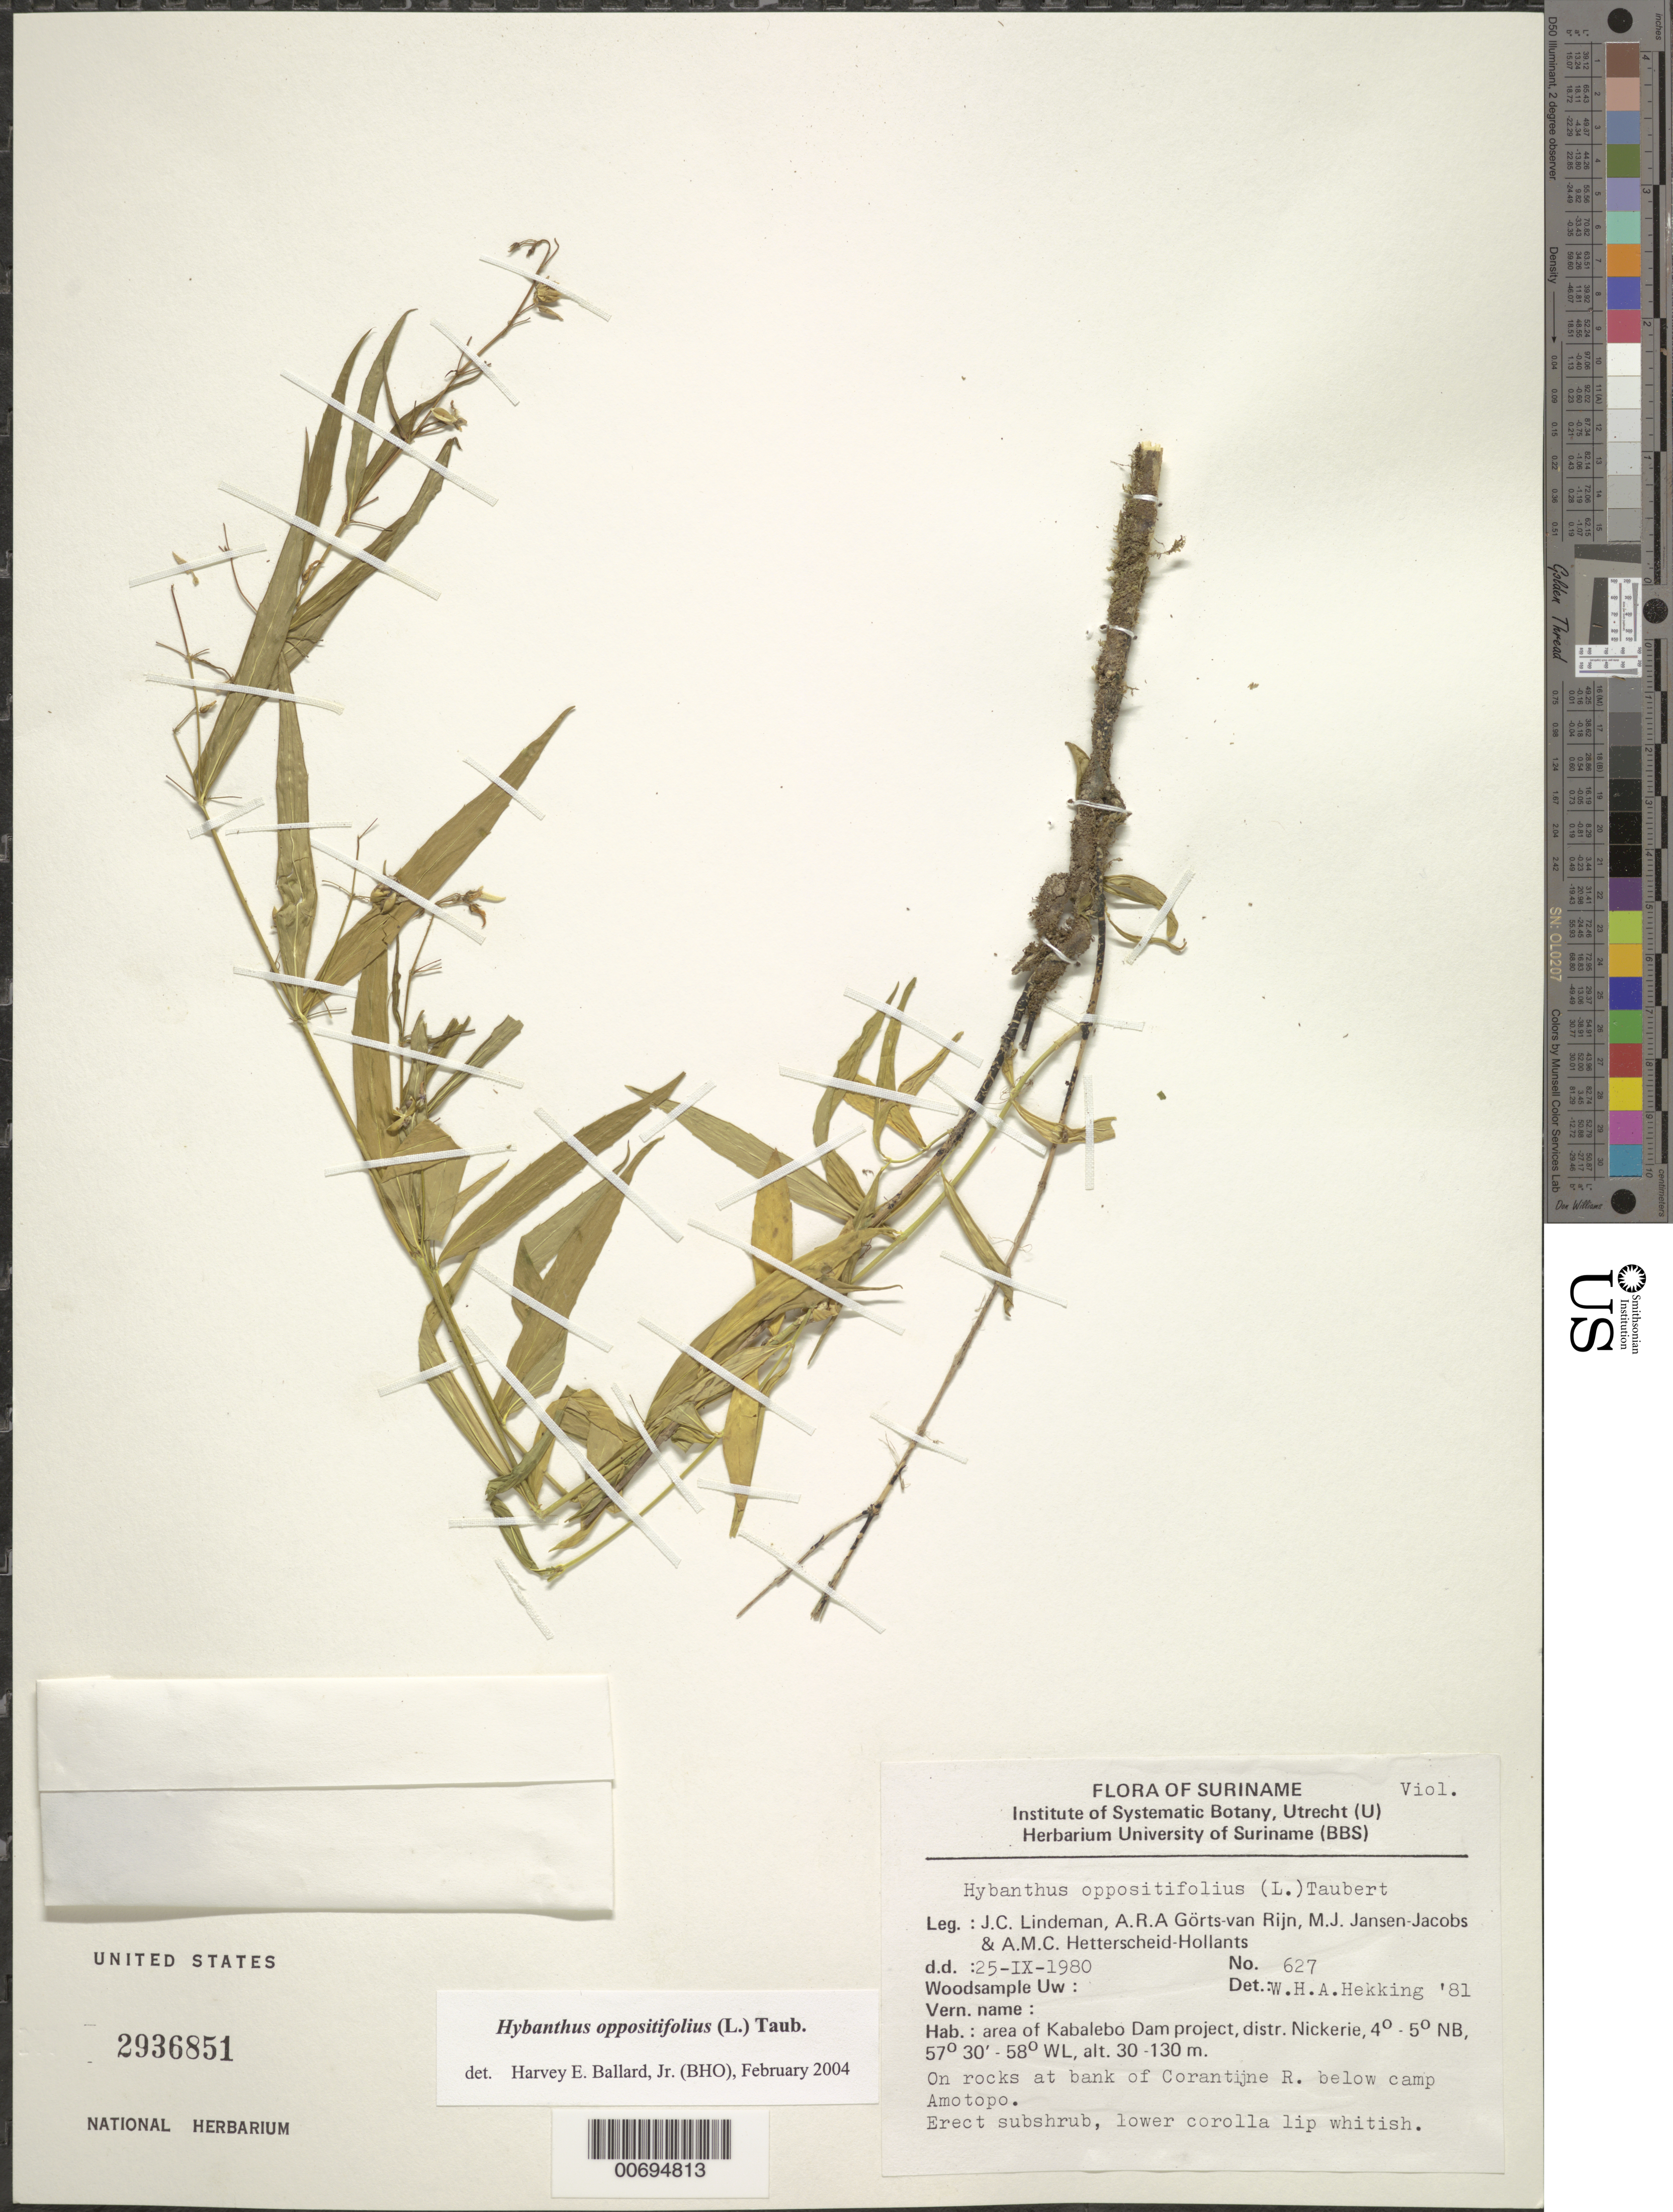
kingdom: Plantae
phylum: Tracheophyta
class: Magnoliopsida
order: Malpighiales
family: Violaceae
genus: Pombalia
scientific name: Pombalia oppositifolia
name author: (L.) Paula-Souza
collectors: J. C. Lindeman, A. .R. A. Görts-van Rijn, M. J. Jansen-Jacobs & A. Hetterscheid-Hollants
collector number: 80 627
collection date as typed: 25-Sep-80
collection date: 1980-09-25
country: Suriname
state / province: Nickerie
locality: Kabalebo Dam project area, Corantijne R. below camp Amotopo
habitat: On rocks at riverbank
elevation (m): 30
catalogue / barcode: US 2936851